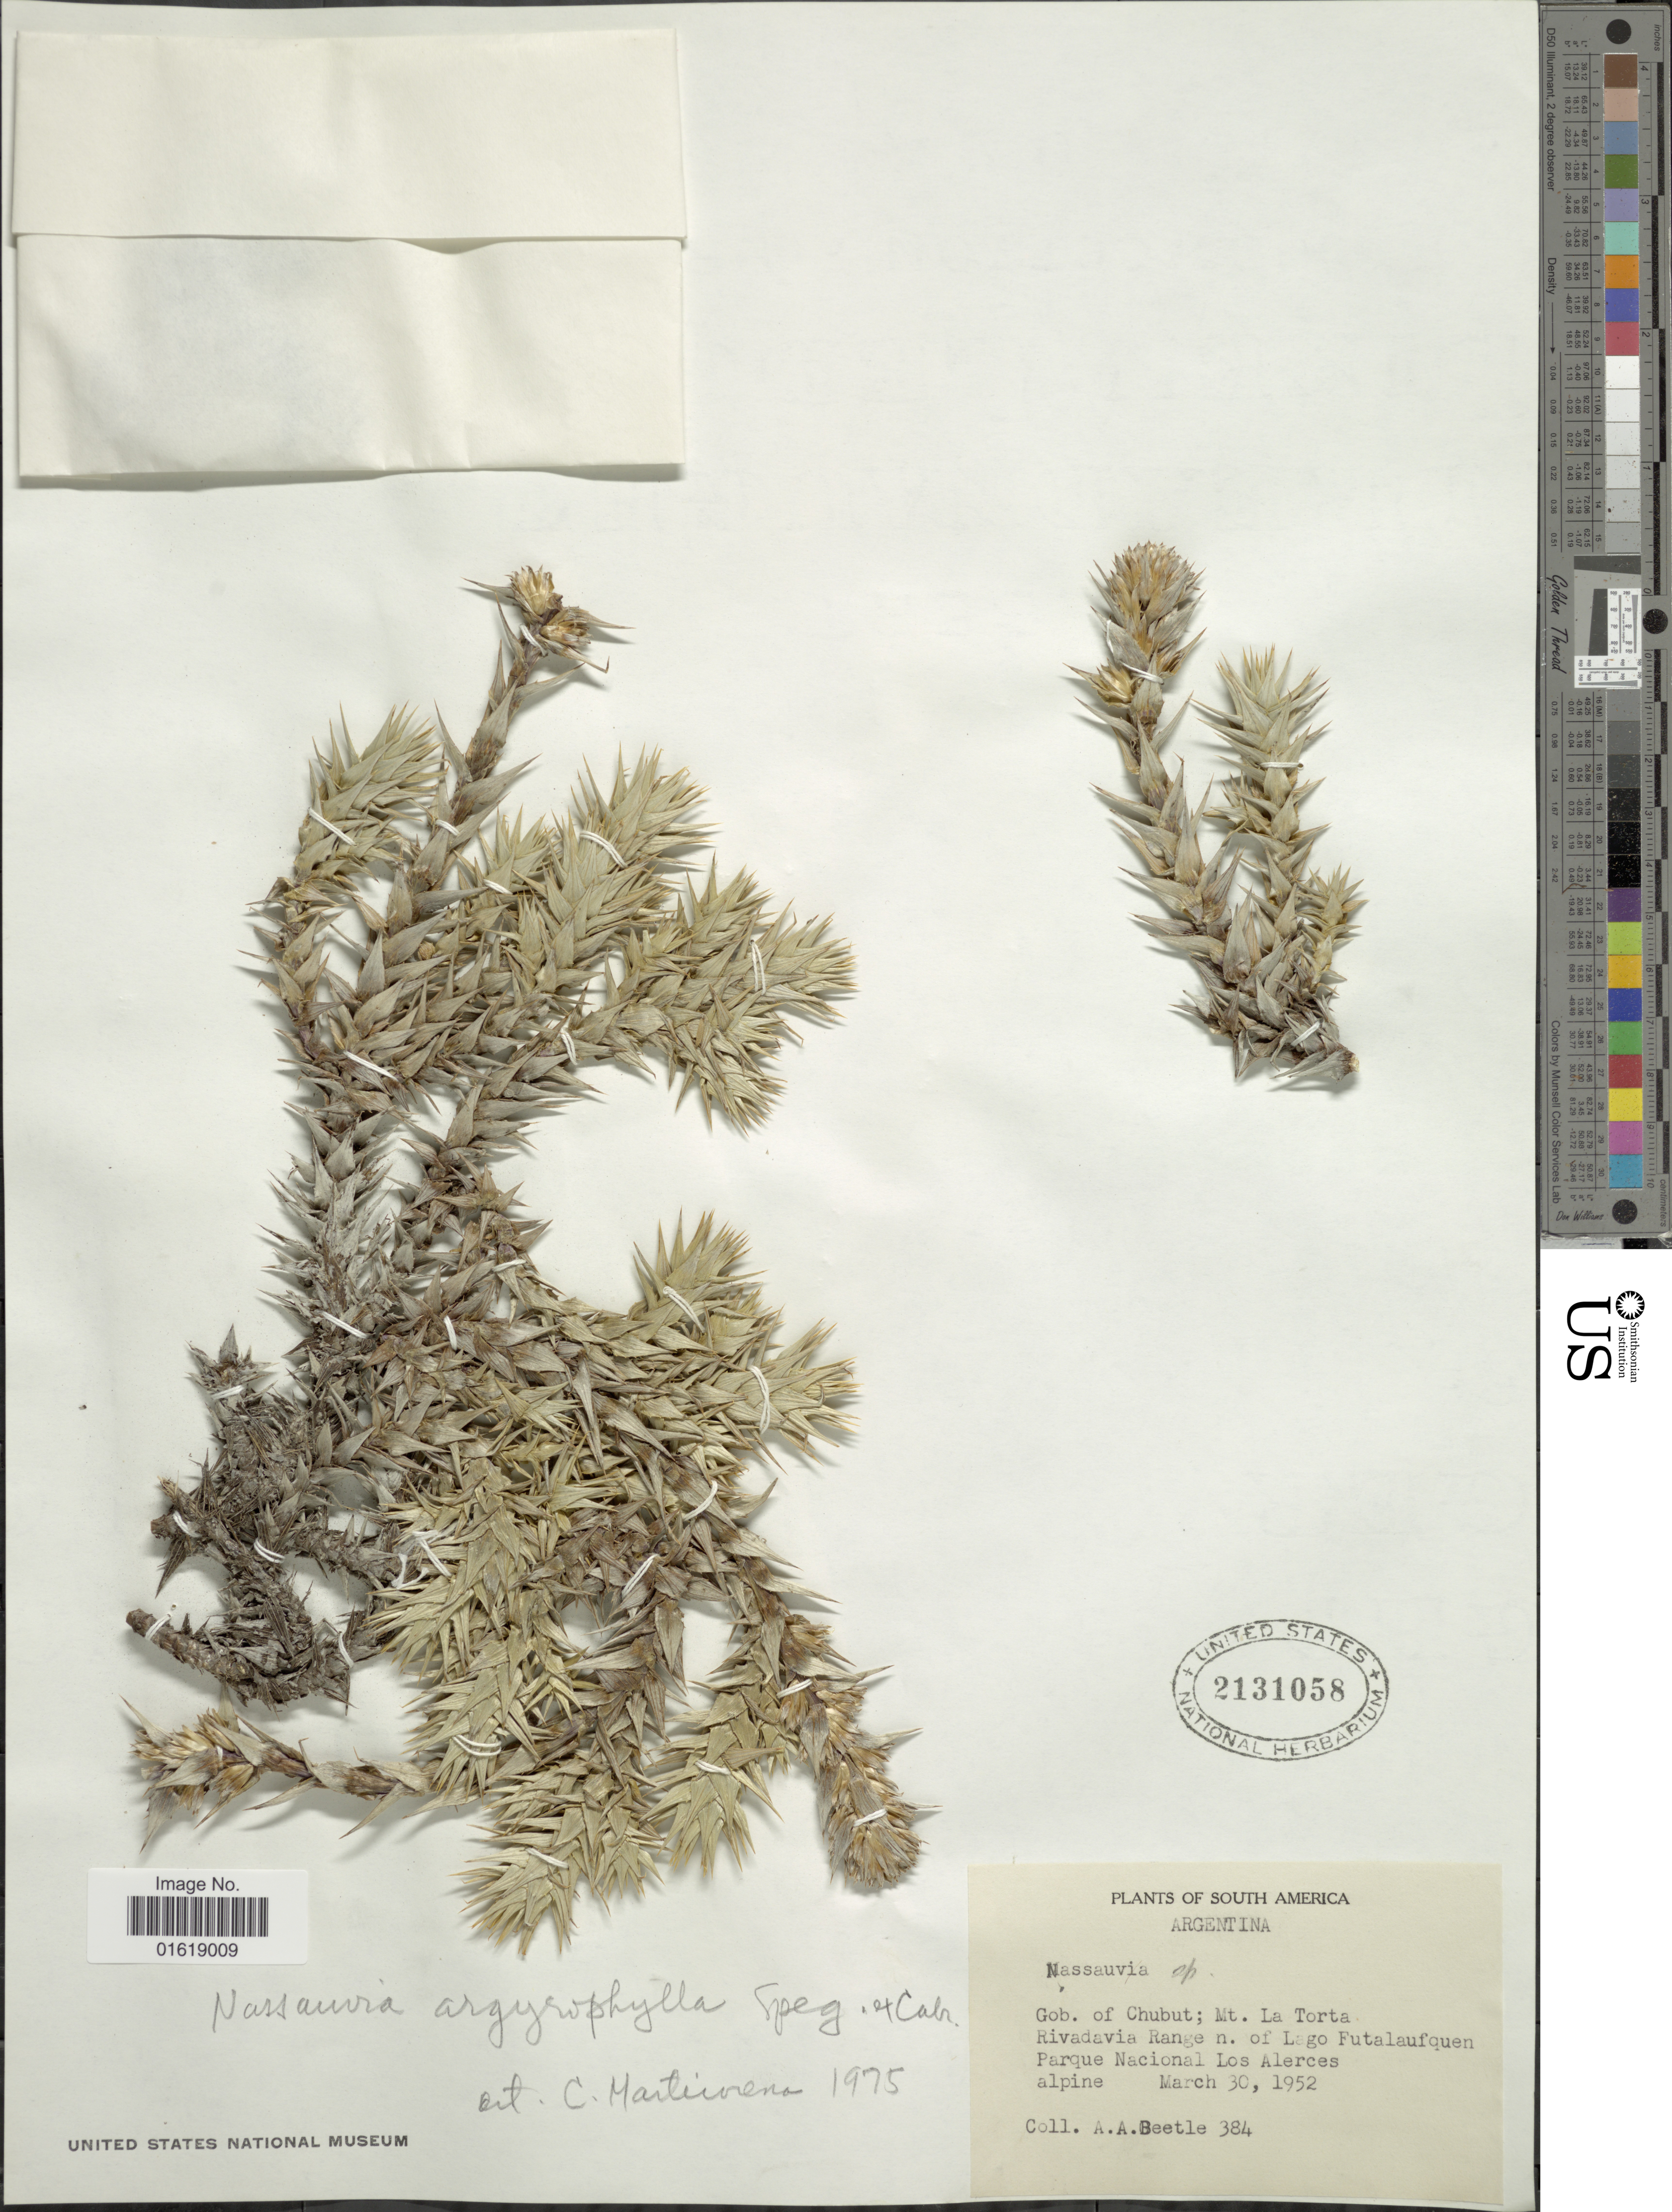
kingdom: Plantae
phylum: Tracheophyta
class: Magnoliopsida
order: Asterales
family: Asteraceae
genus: Nassauvia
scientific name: Nassauvia argyrophylla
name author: Speg. ex Cabrera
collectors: A. A. Beetle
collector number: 384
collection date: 1952-03-30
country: Argentina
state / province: Chubut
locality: Gob. of Chubut; Mt. La Torta. Rivadavia Range n. of Lago Futalaufquen. Parque Nacional Los Alerces.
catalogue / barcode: US 2131058